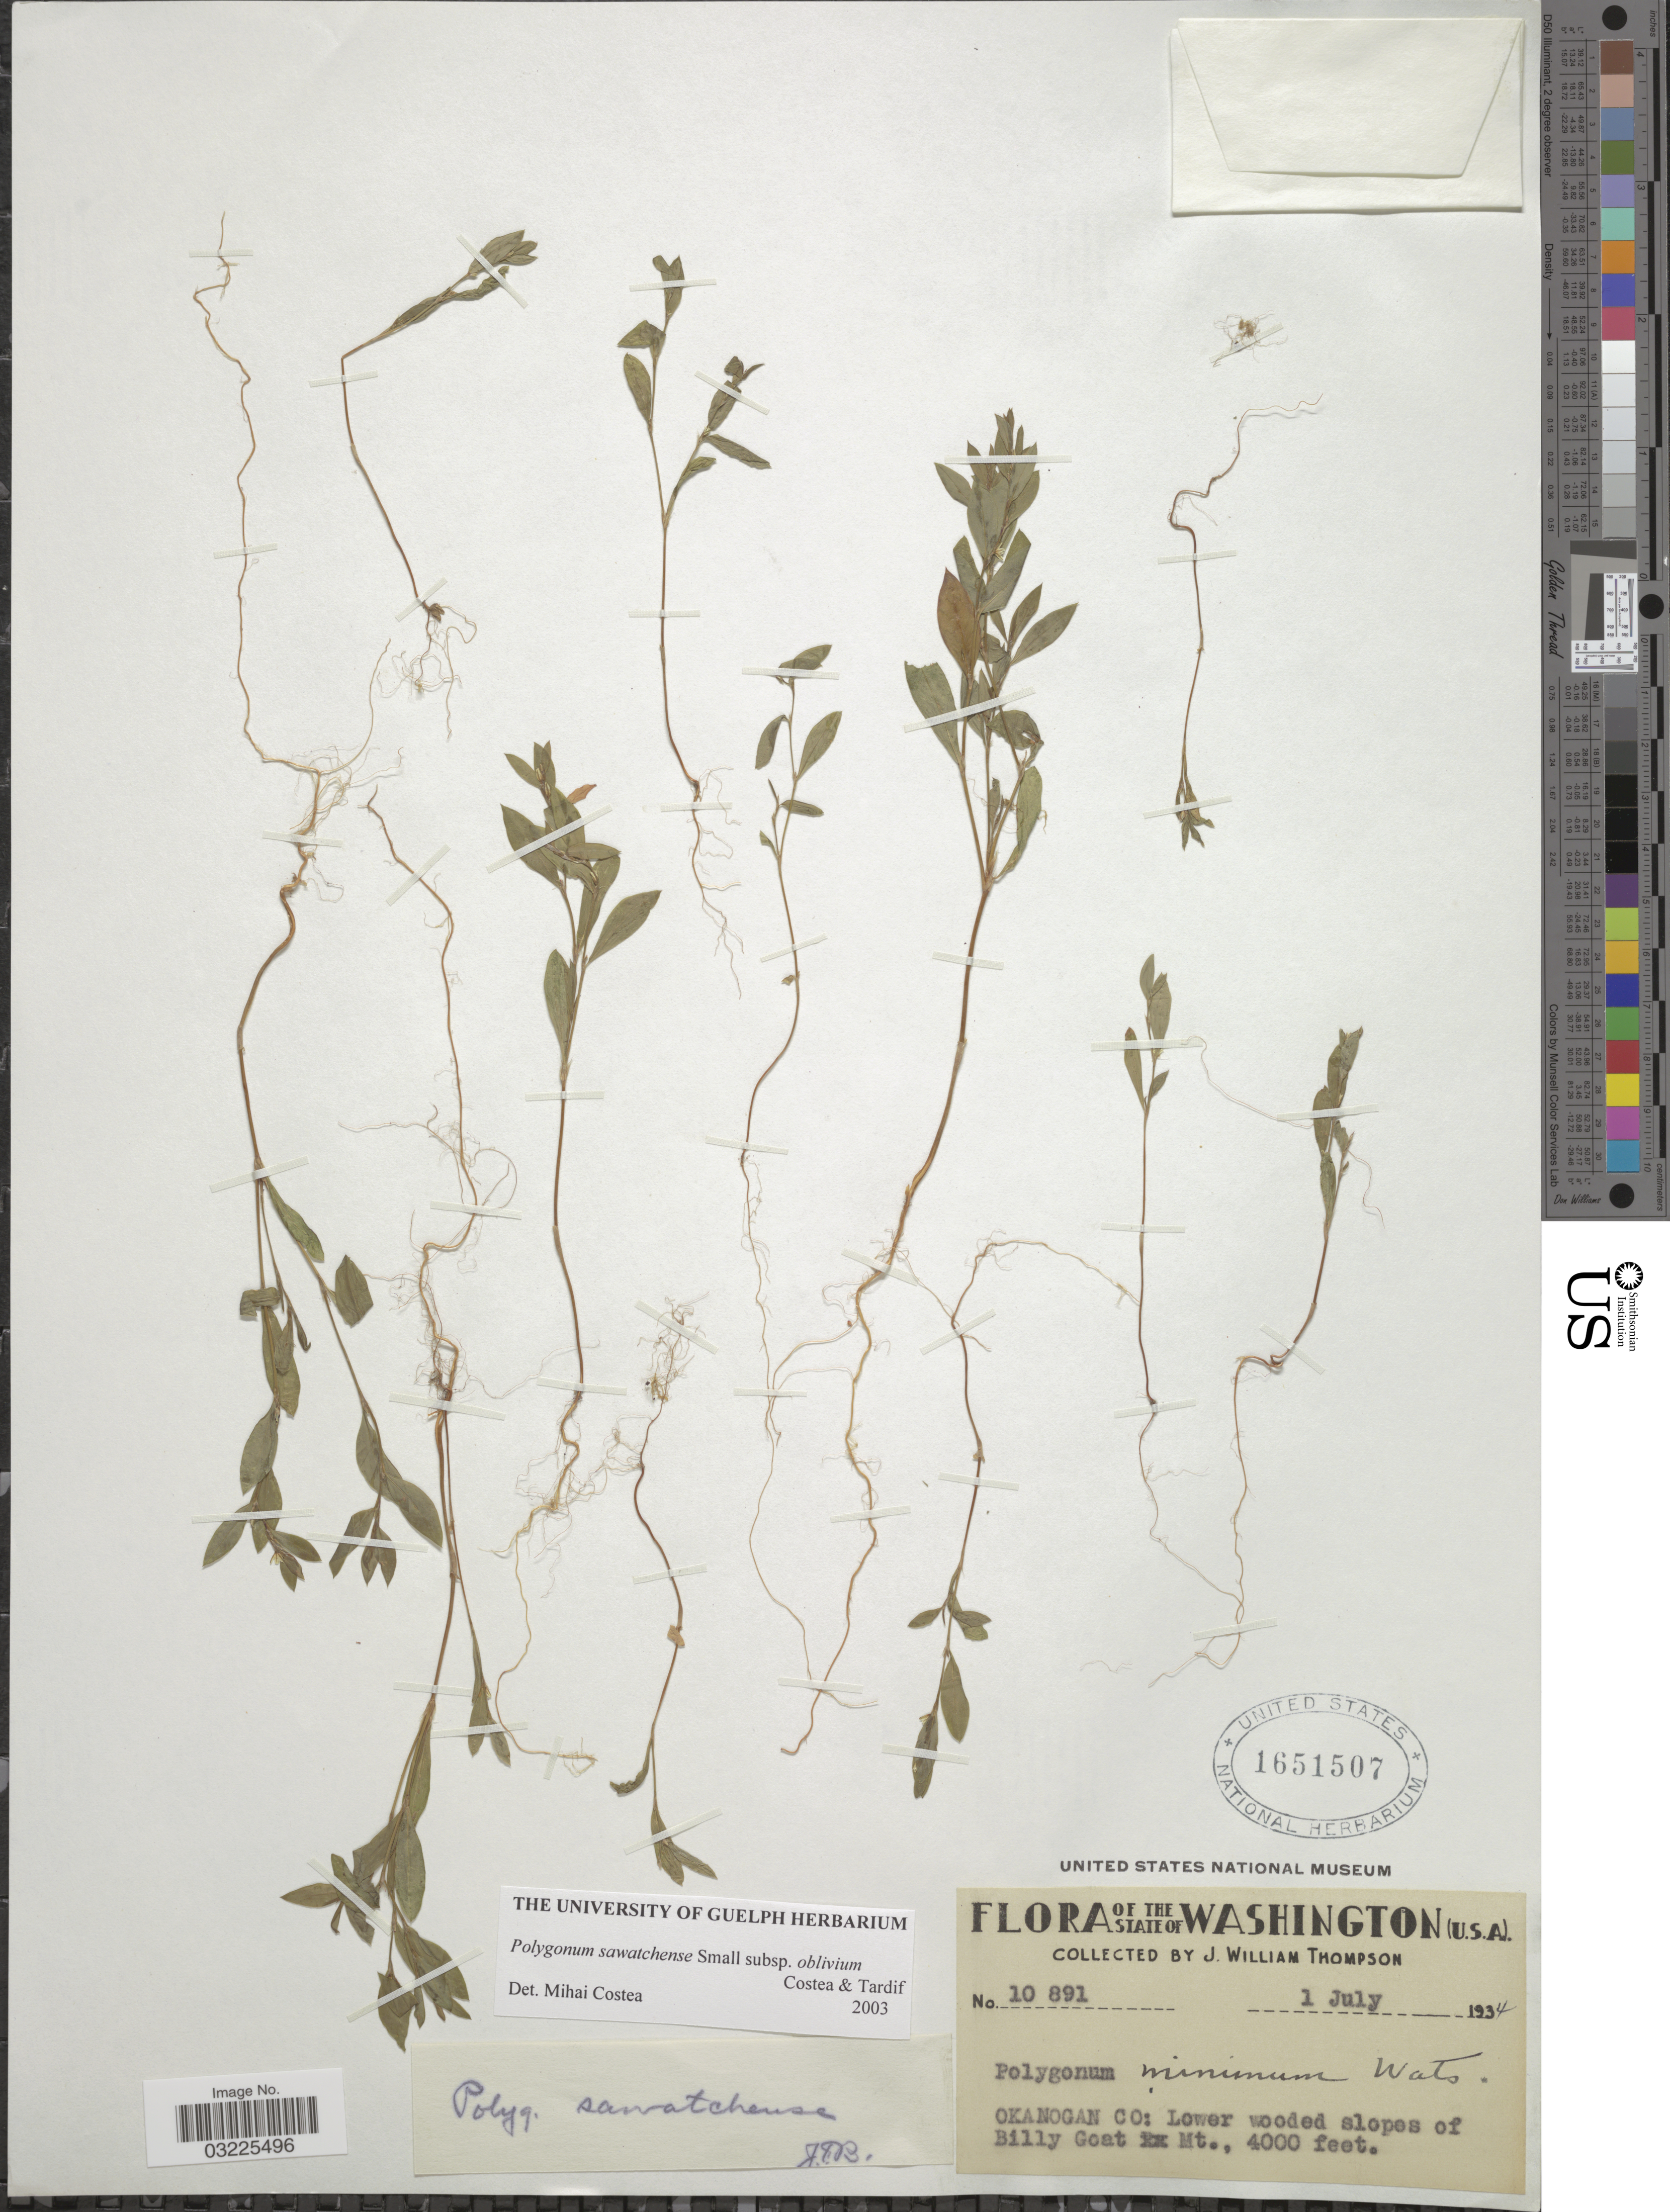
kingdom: Plantae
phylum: Tracheophyta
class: Magnoliopsida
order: Caryophyllales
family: Polygonaceae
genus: Polygonum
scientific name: Polygonum sawatchense subsp. oblivium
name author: Costea & Tardif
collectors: J. W. Thompson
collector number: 10891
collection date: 1934-07-01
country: United States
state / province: Washington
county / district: Okanogan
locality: Okanogan Co: Lower wooded slopes of Billy Goat Mt.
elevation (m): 1219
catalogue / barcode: US 1651507